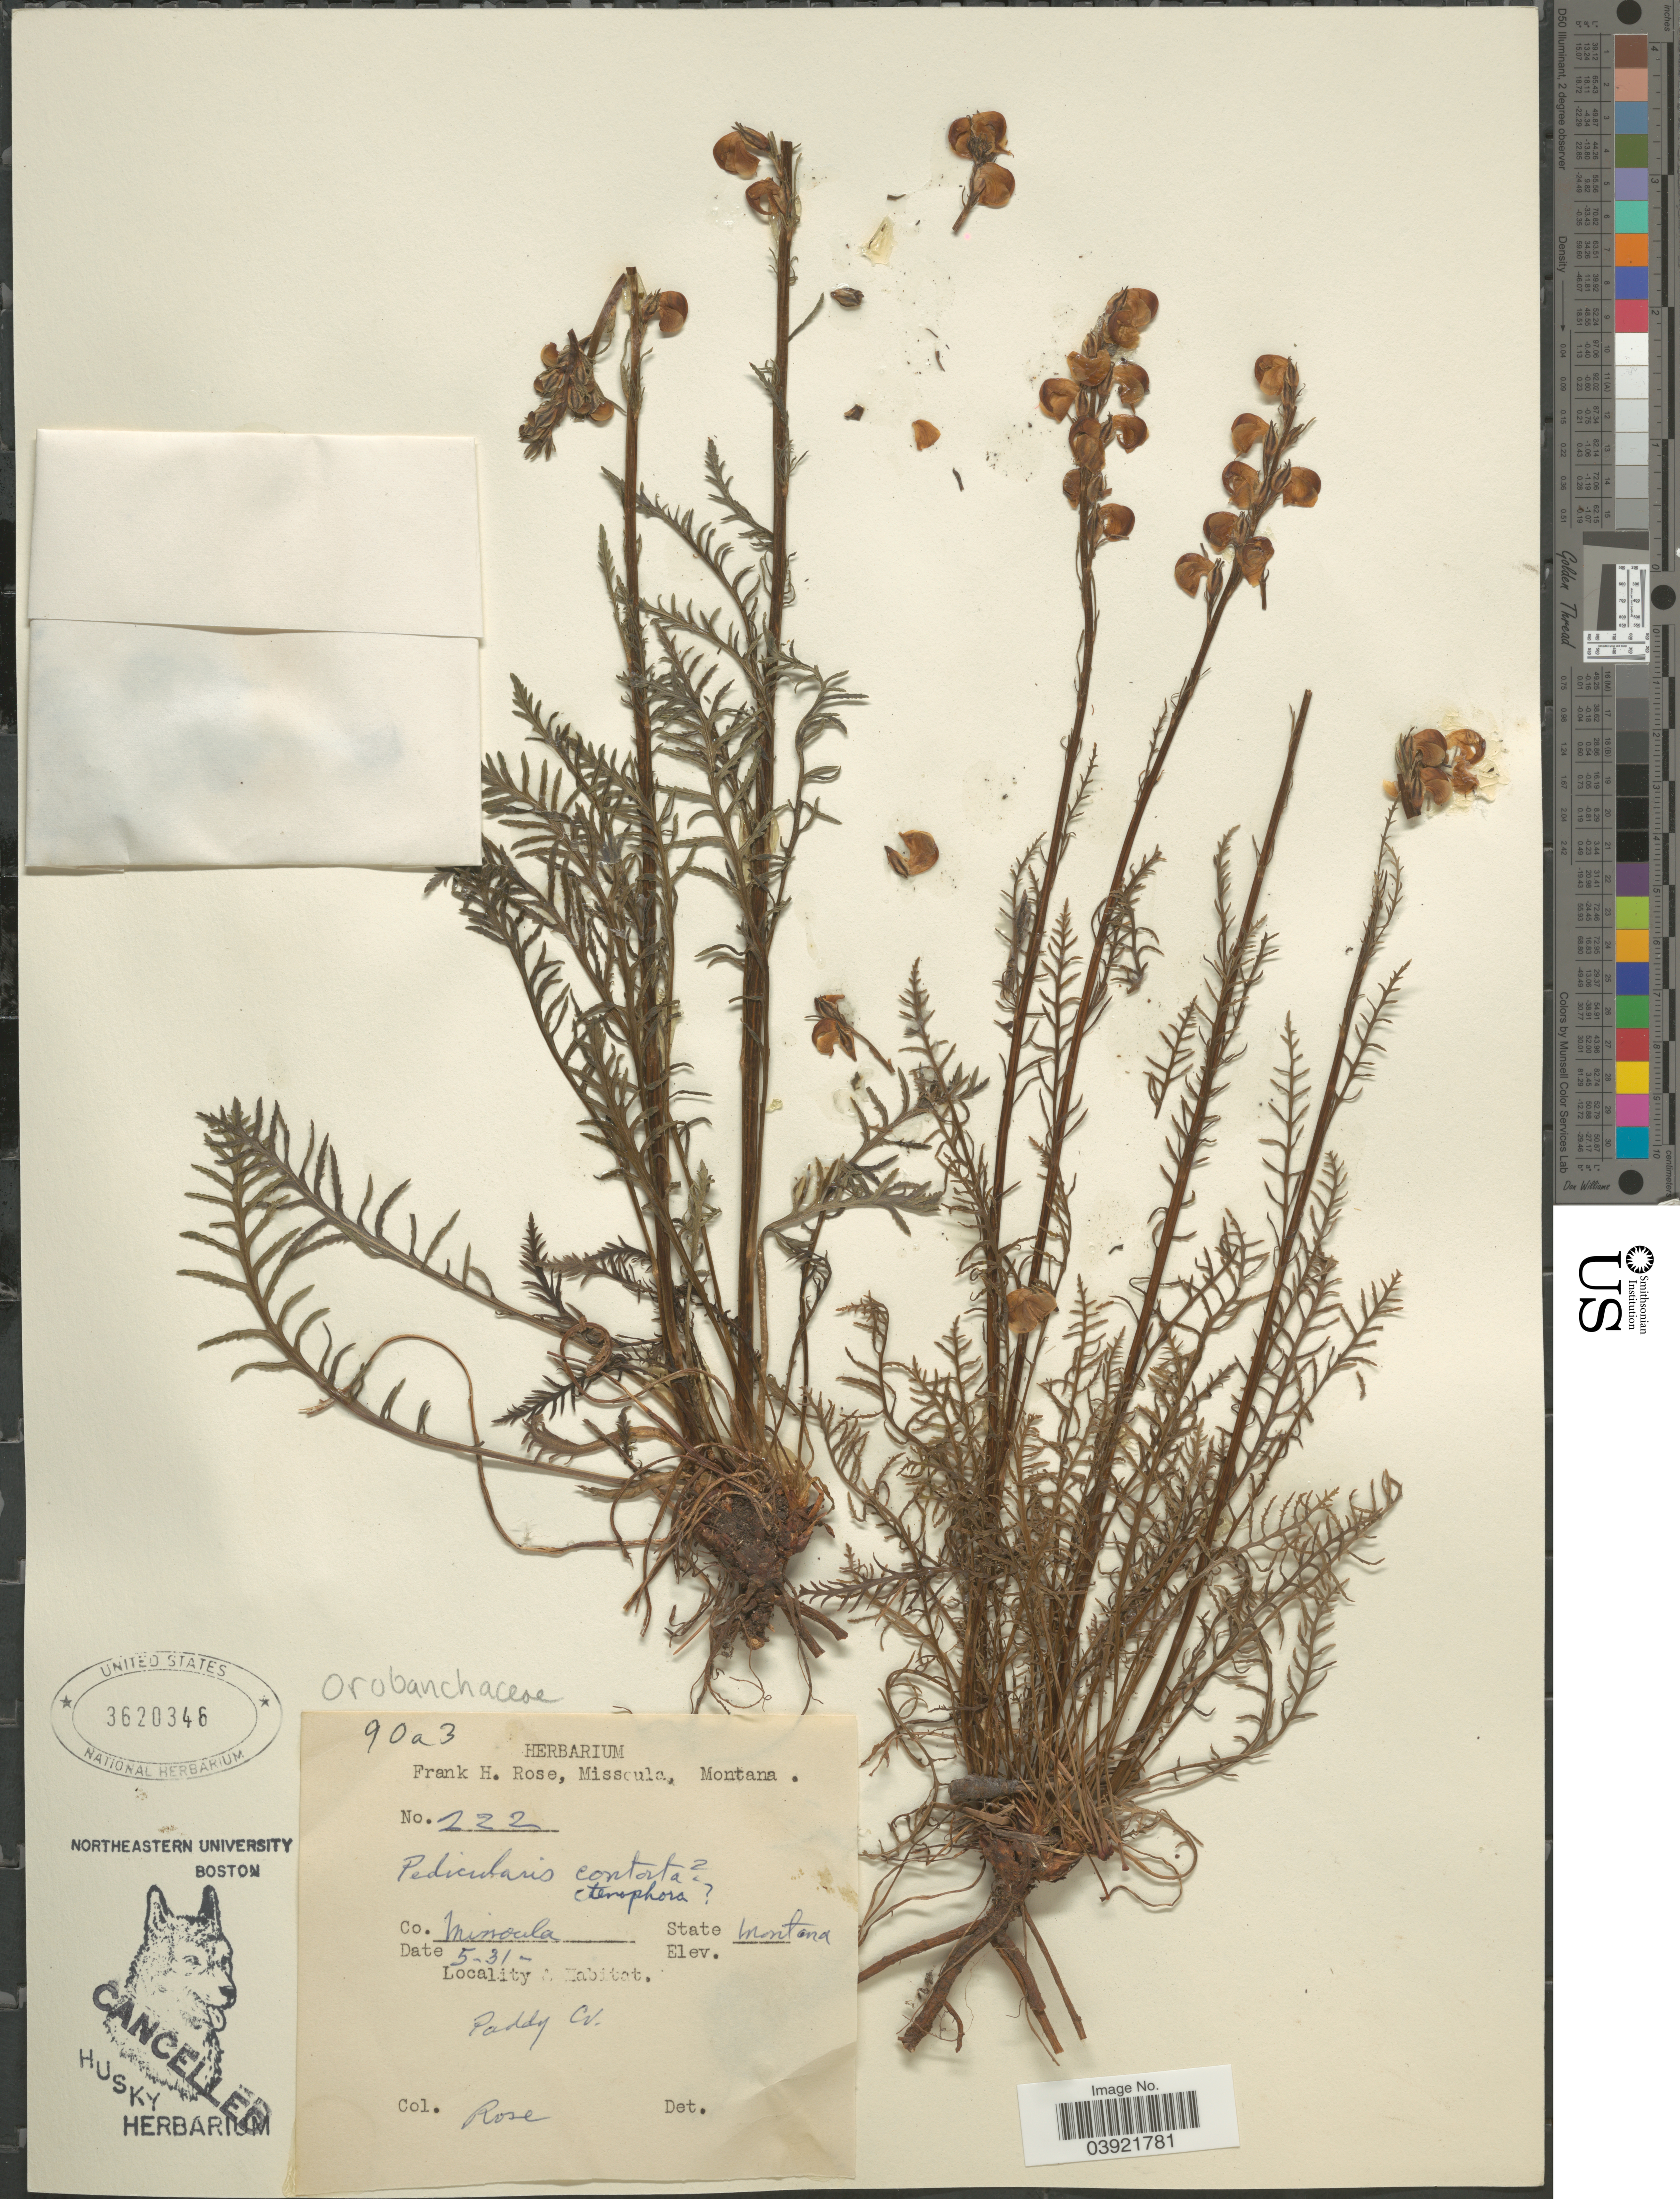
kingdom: Plantae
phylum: Tracheophyta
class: Magnoliopsida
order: Lamiales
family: Orobanchaceae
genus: Pedicularis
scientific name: Pedicularis contorta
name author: Benth.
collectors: F. H. Rose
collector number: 222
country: United States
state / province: Montana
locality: Co. Missoula. Paddy Co.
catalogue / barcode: US 3620346